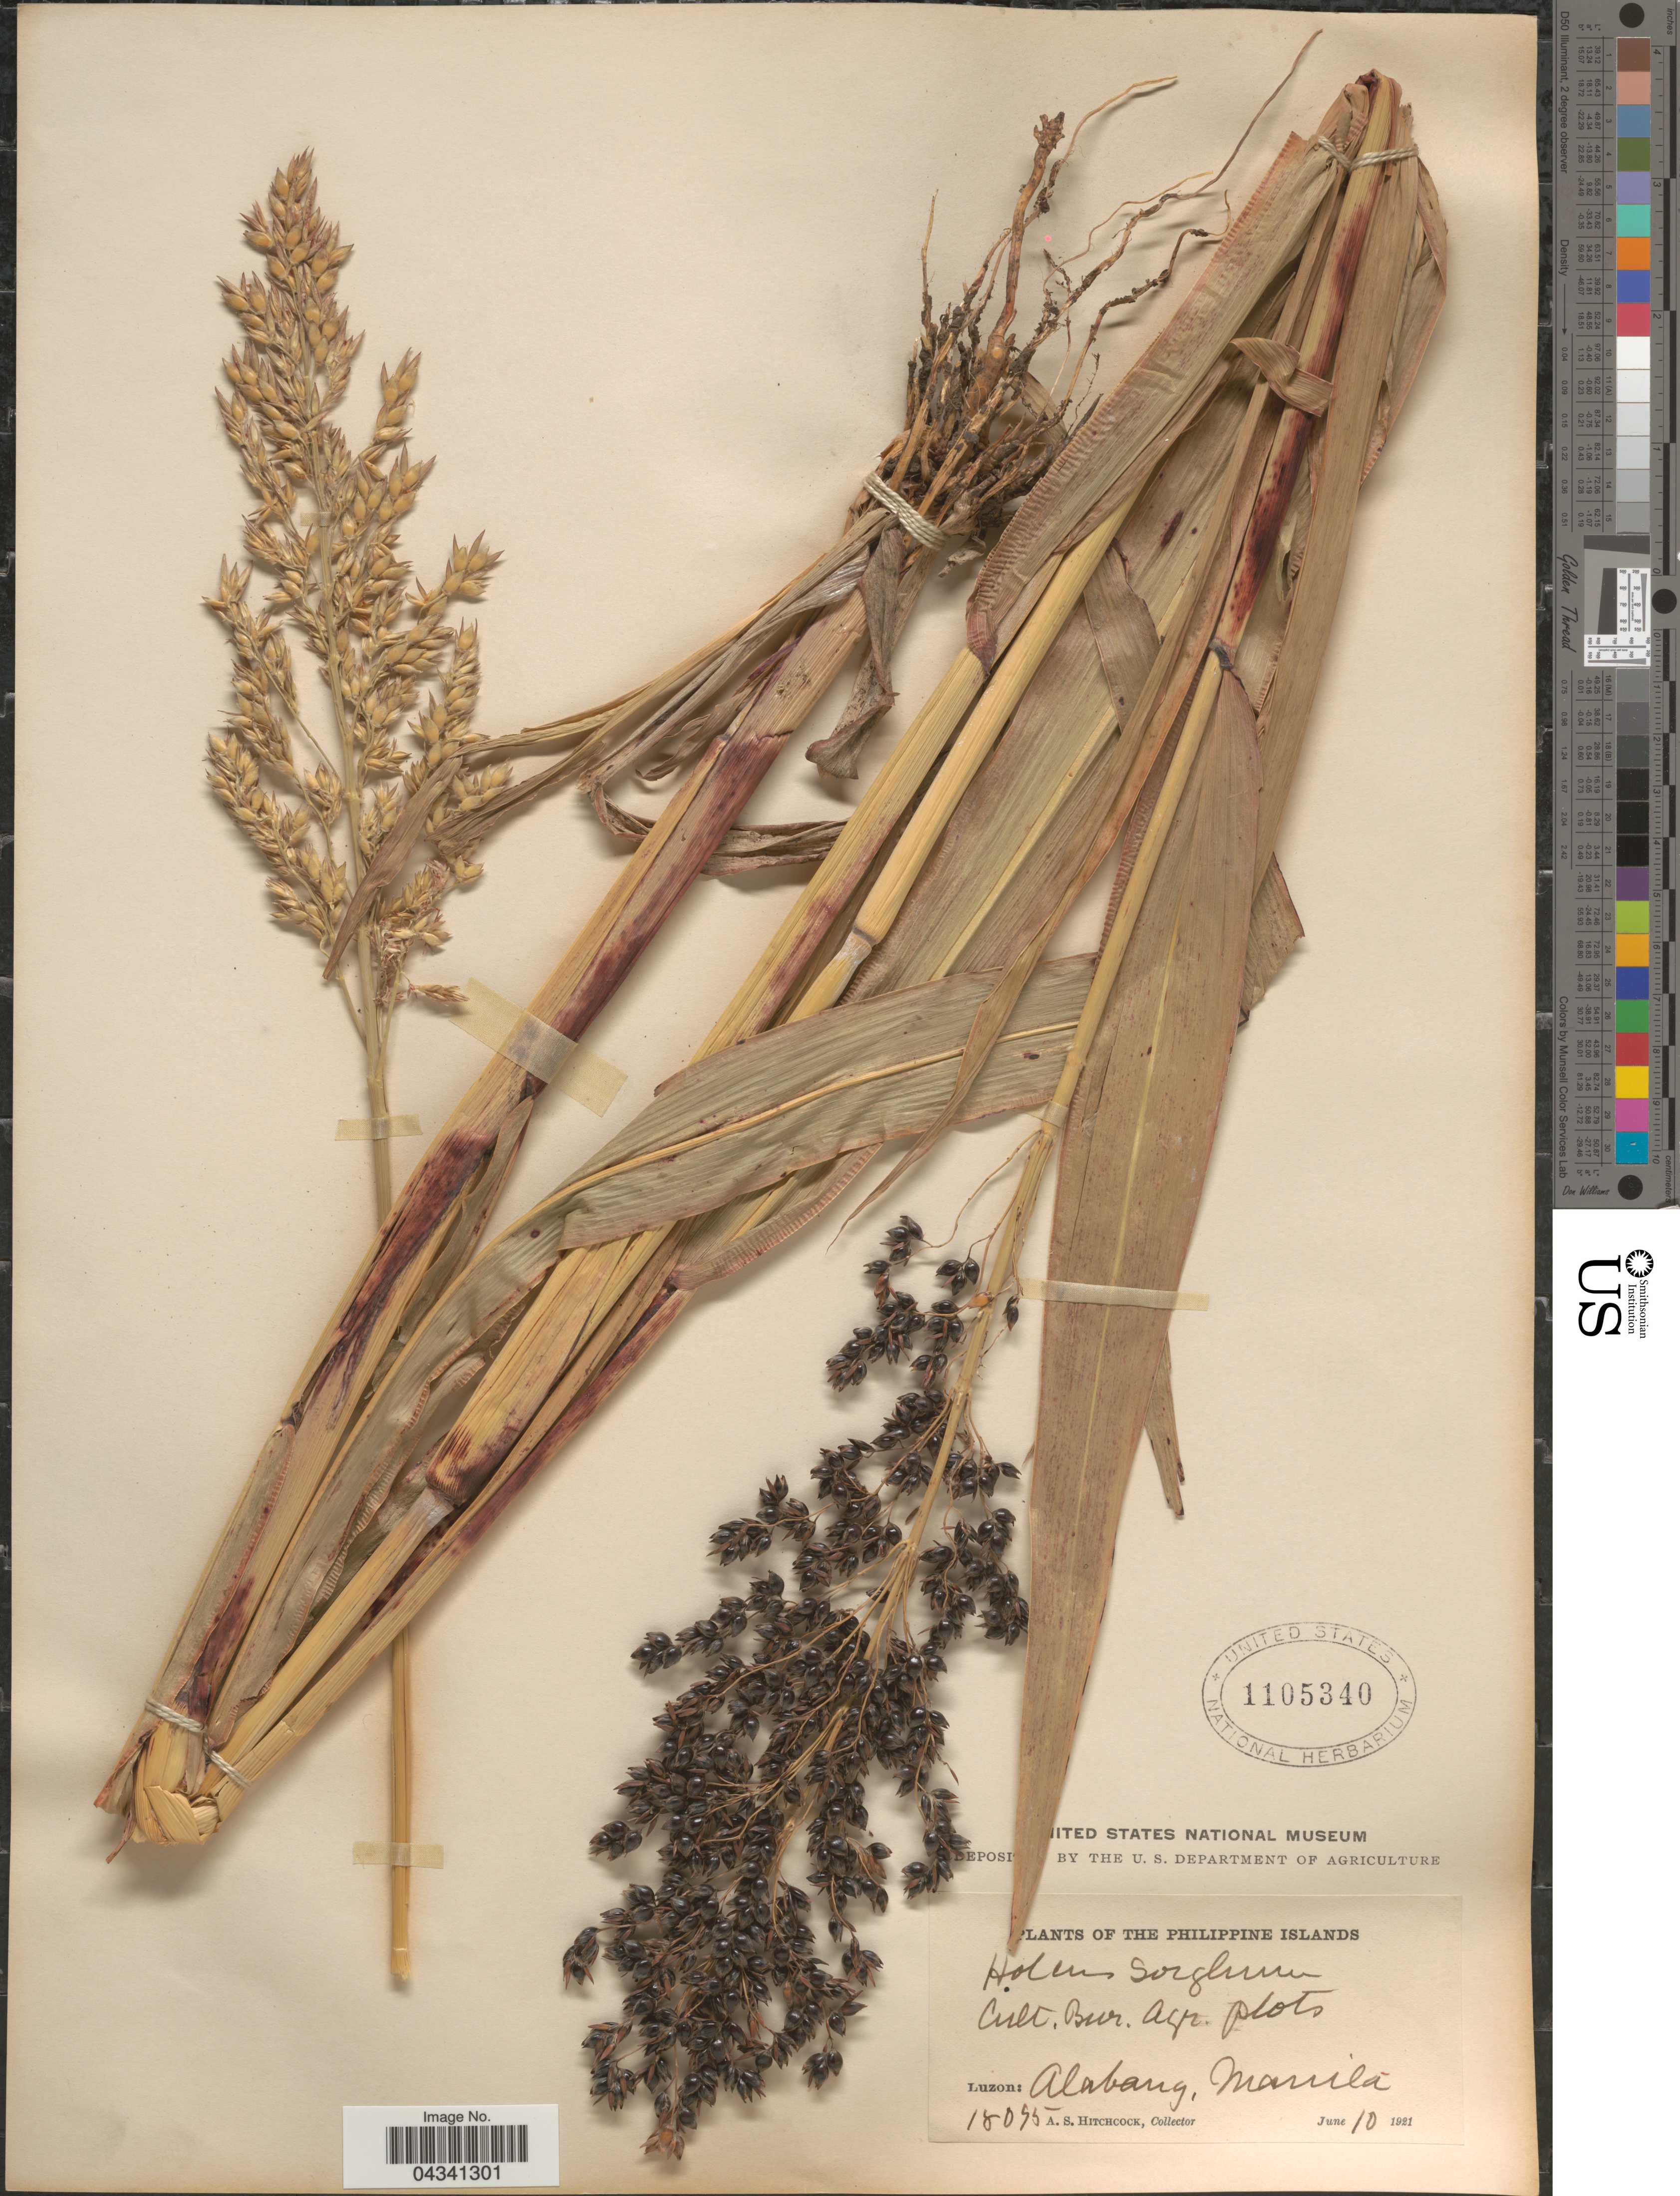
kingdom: Plantae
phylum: Tracheophyta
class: Liliopsida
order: Poales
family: Poaceae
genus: Sorghum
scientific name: Sorghum sp.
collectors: A. S. Hitchcock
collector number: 18095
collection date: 1921-06-10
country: Philippines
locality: The Philippine Islands. Cult. Bur. Agr. Plots. Luzon: Alabang, Manila.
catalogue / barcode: US 1105340